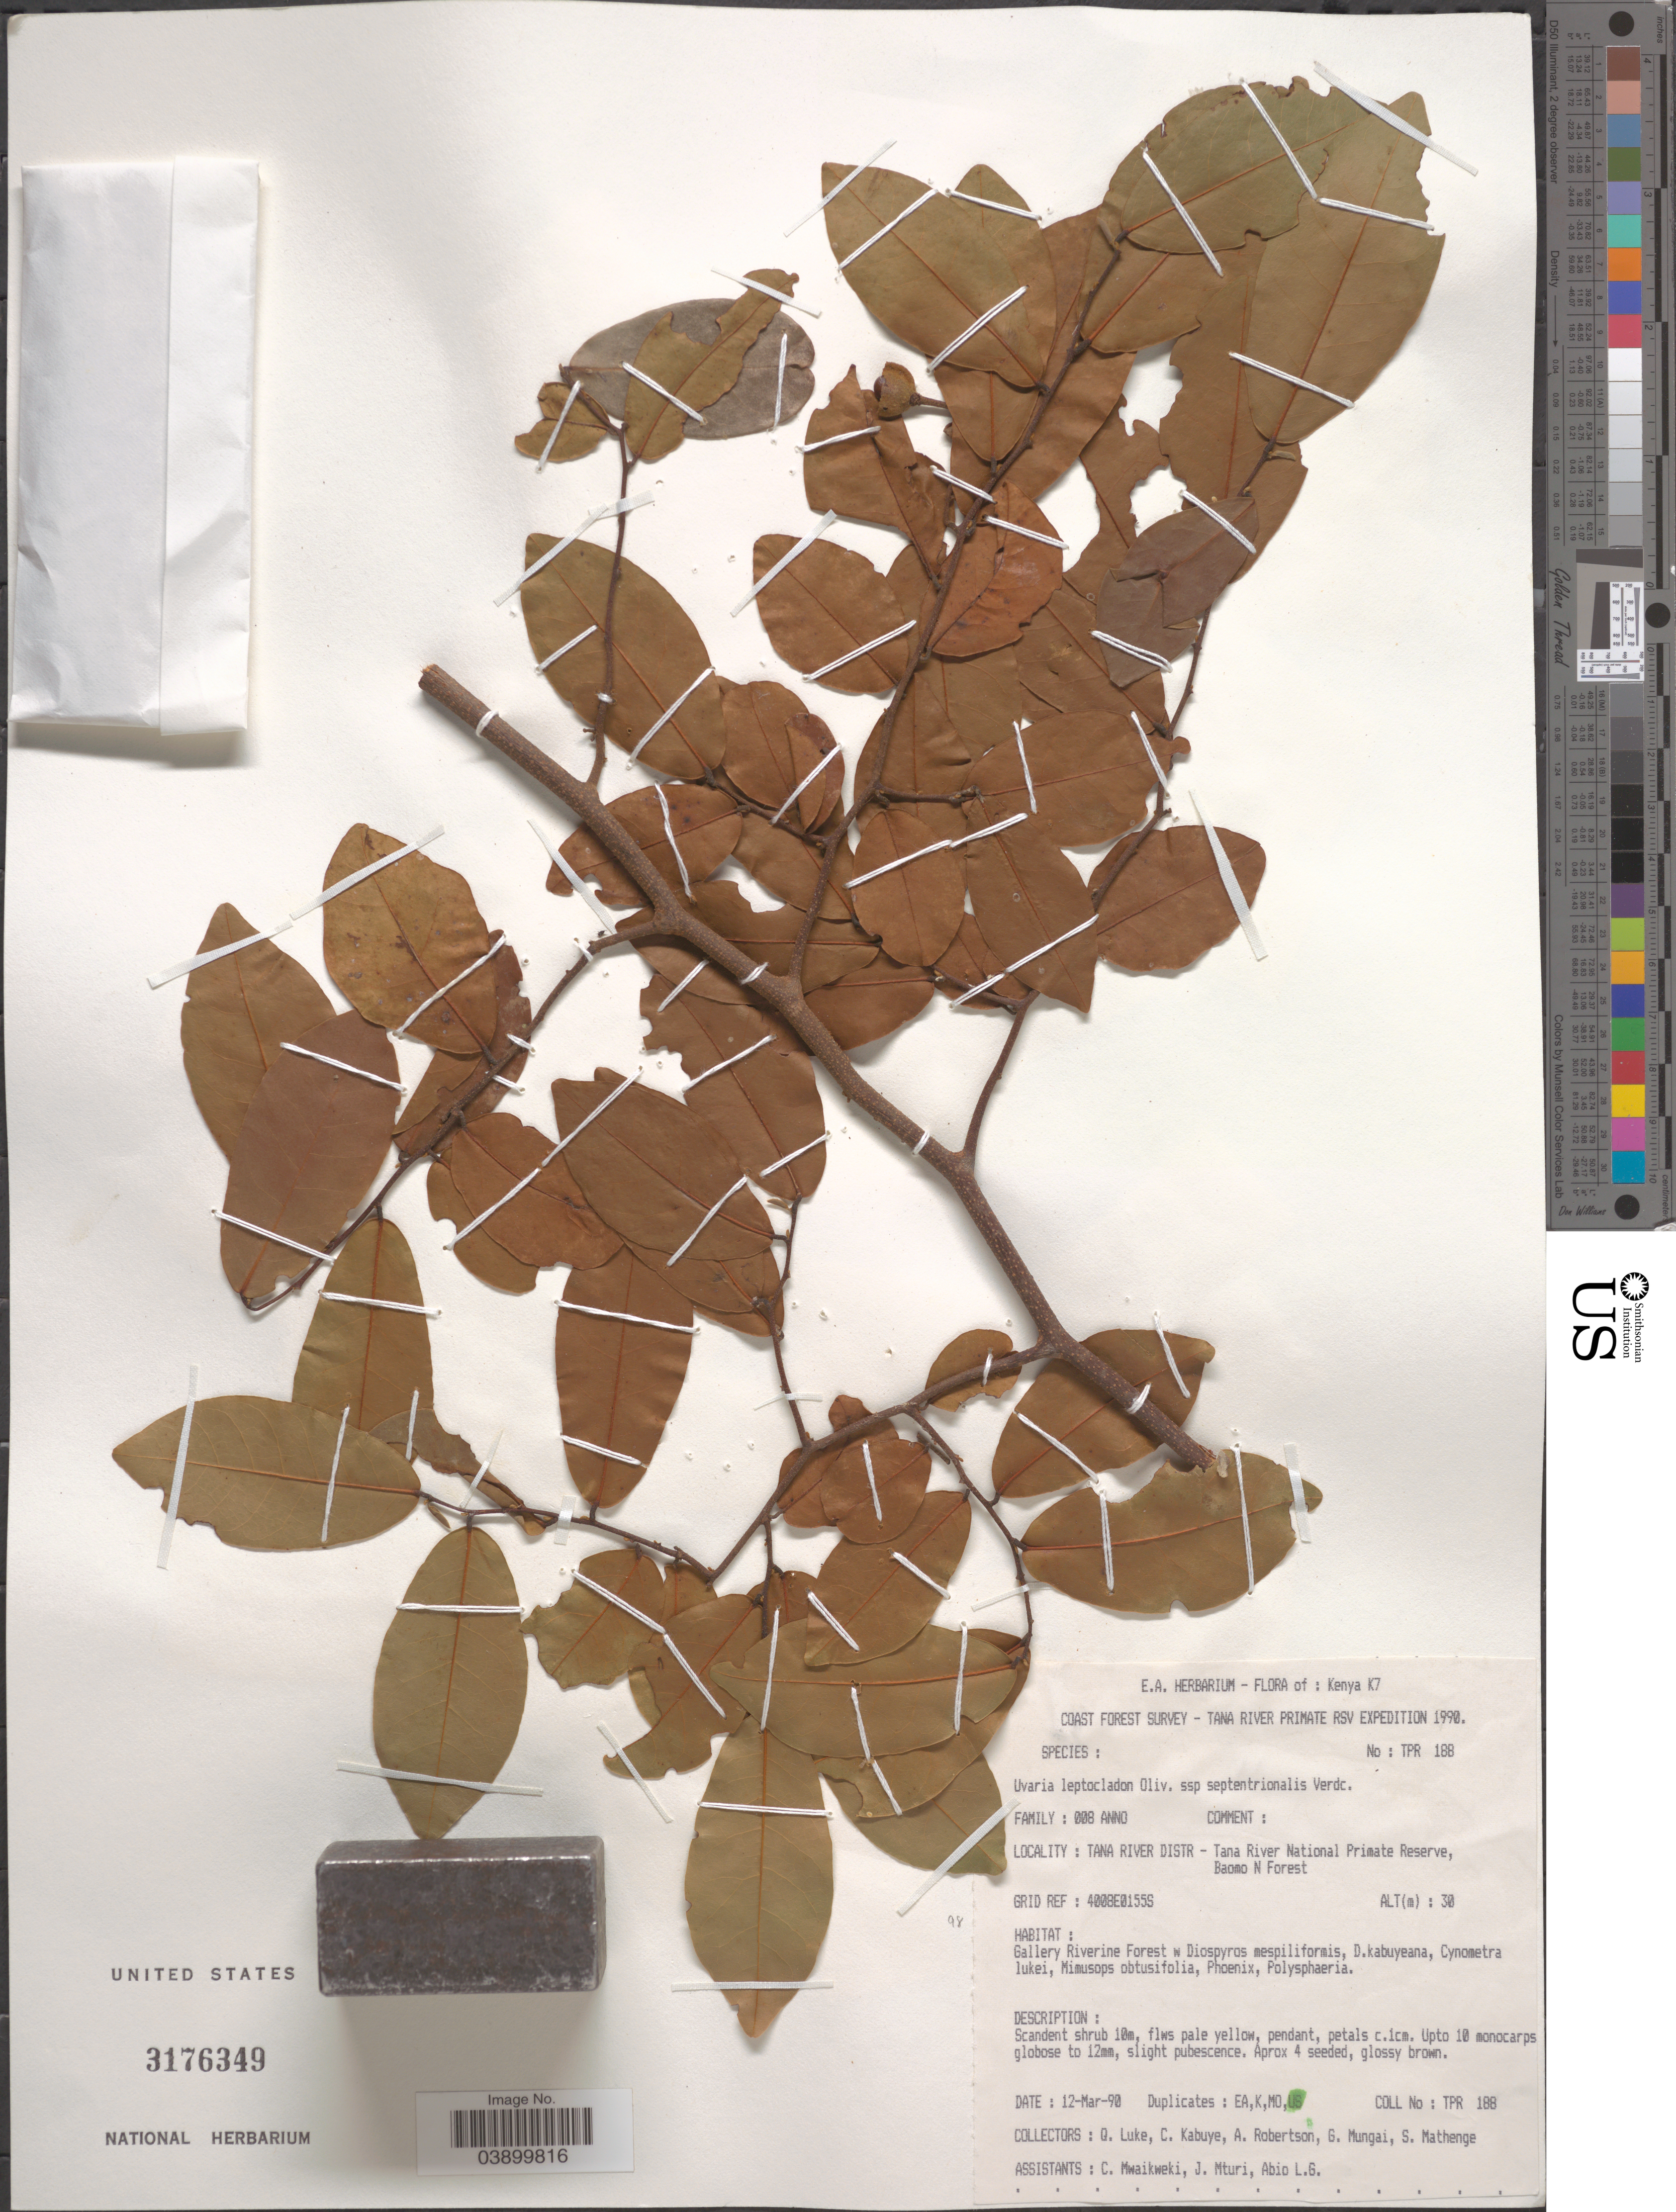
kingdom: Plantae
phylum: Tracheophyta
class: Magnoliopsida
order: Magnoliales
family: Annonaceae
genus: Uvaria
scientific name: Uvaria leptoclada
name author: Oliv.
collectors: Luke Q., C. Kabuye, A. Robertson, G. Mungai & et al.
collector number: TPR188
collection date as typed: Transcribed d/m/y: 12/3/90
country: Kenya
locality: Kenya K7. Tana River District - Tana River National Primate Reserve, Baomo N Forest.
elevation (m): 30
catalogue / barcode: US 3176349